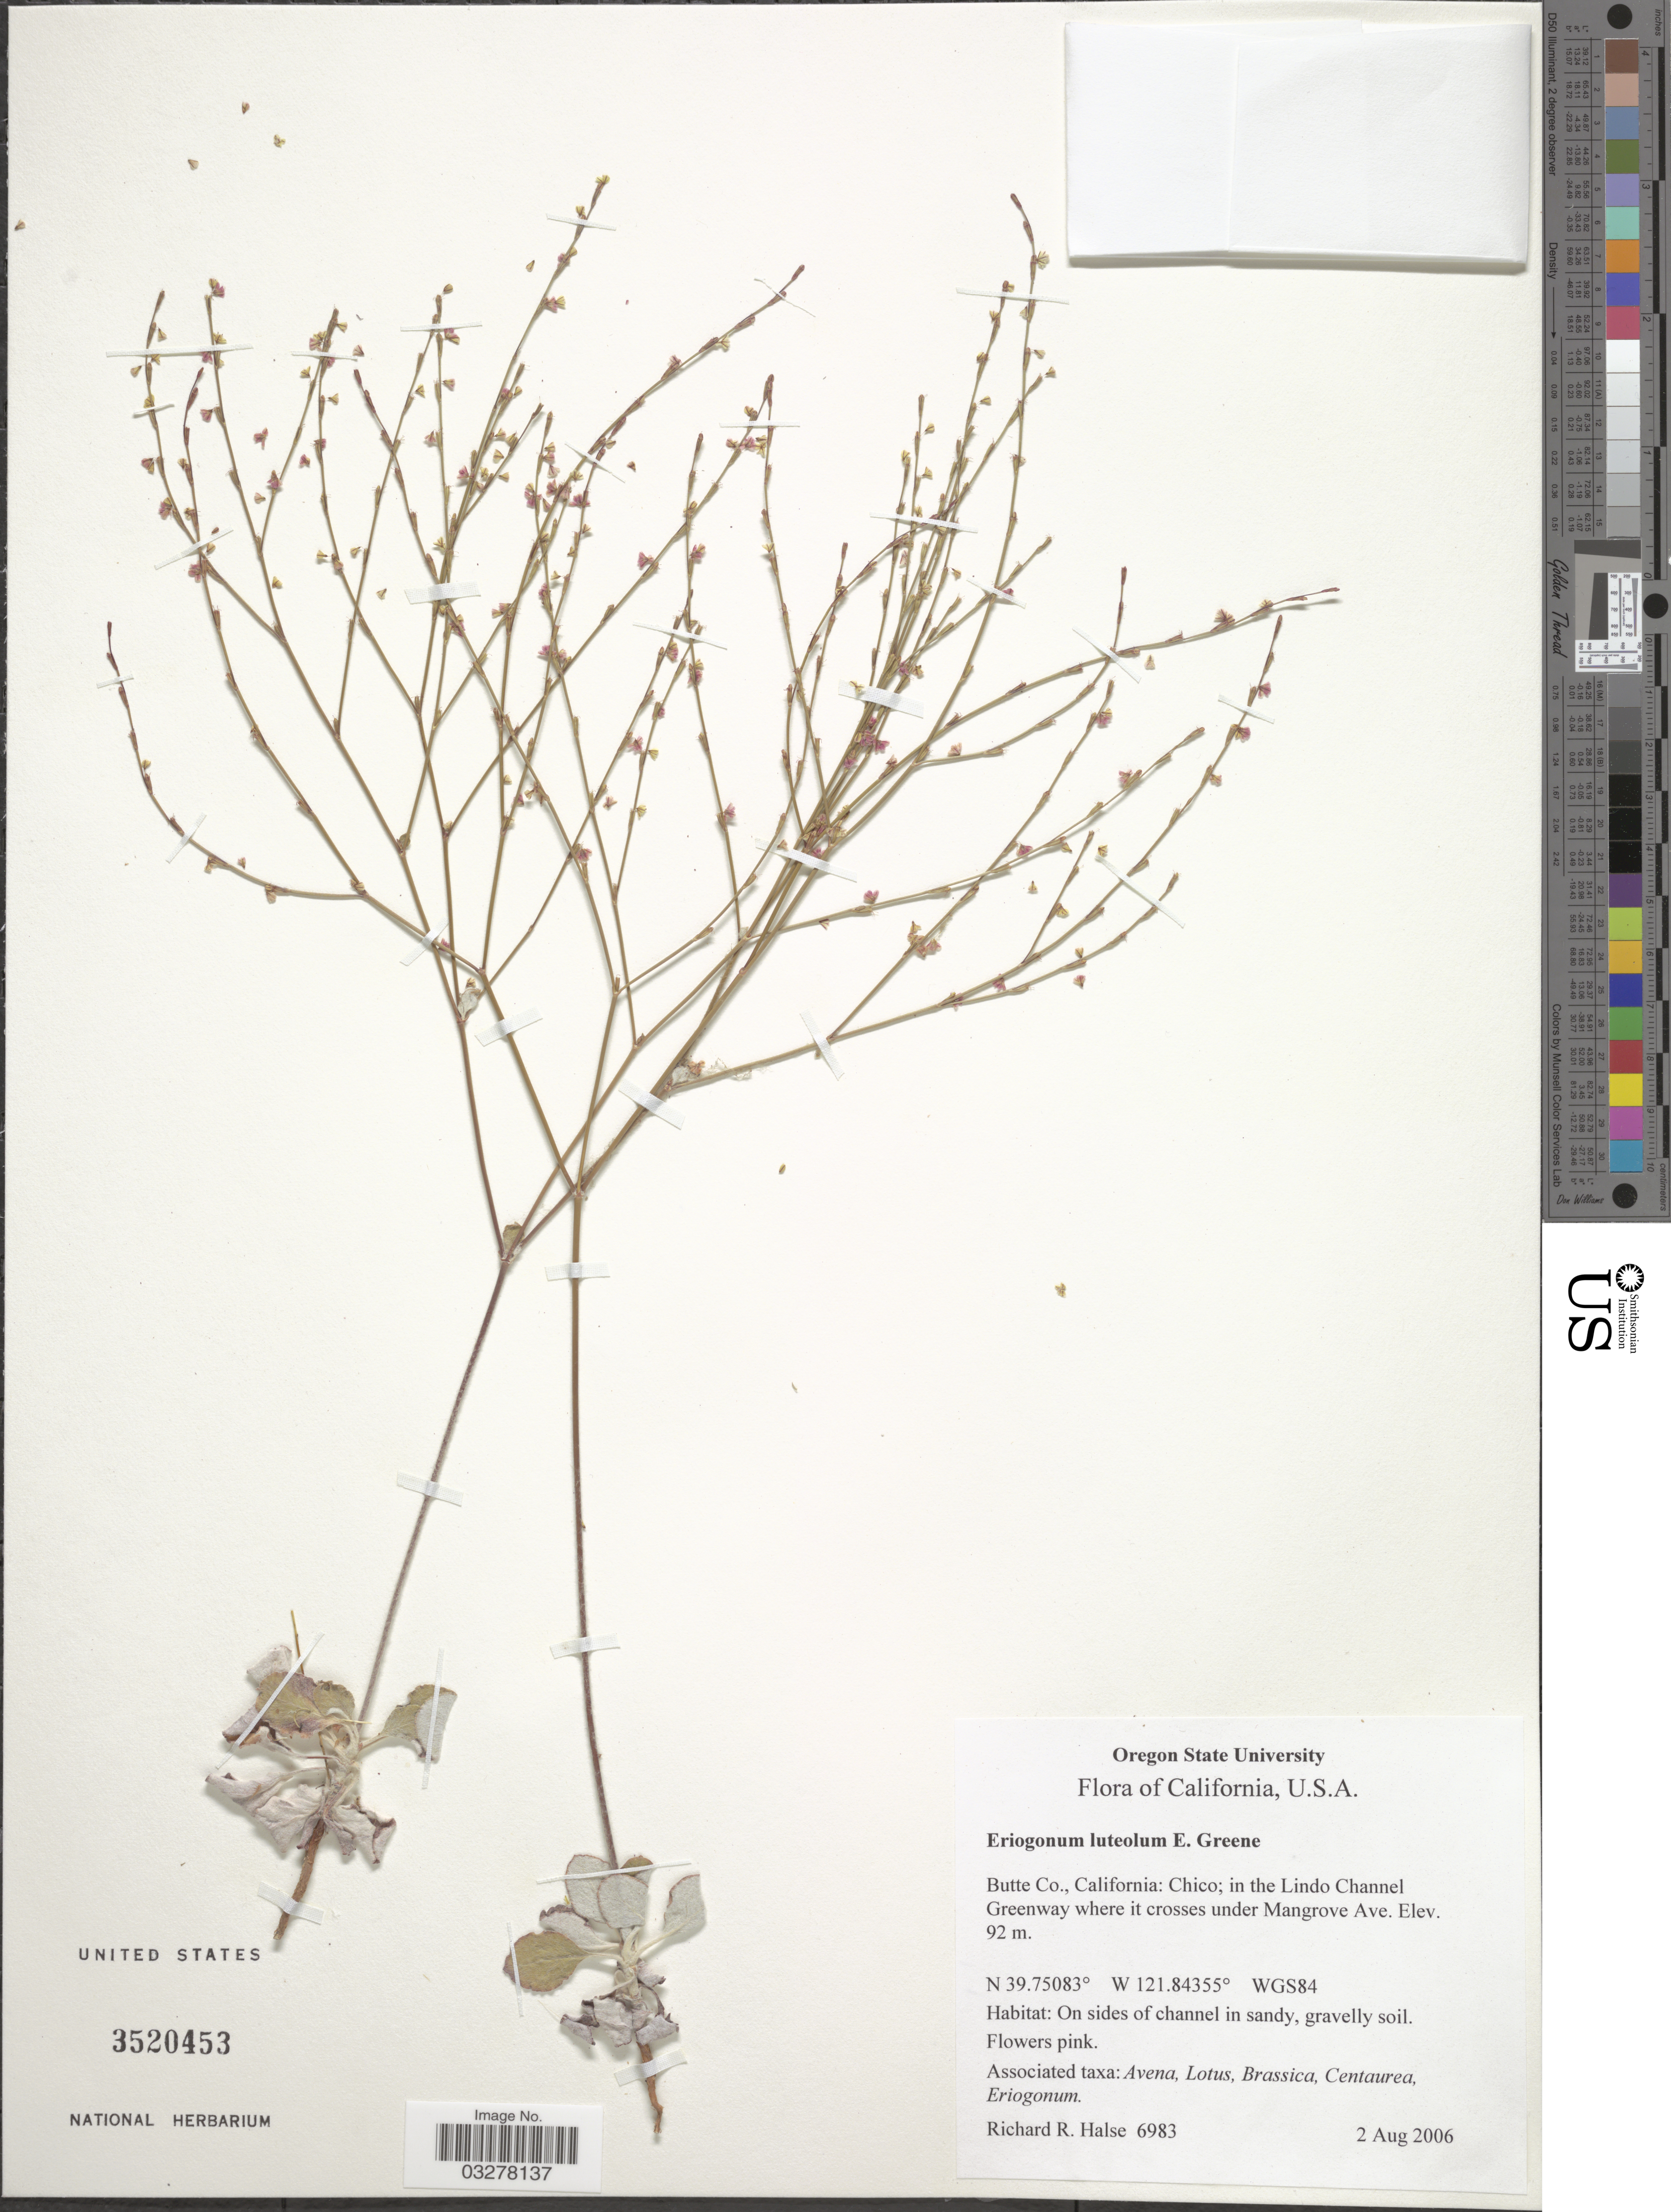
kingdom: Plantae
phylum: Tracheophyta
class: Magnoliopsida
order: Caryophyllales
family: Polygonaceae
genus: Eriogonum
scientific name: Eriogonum luteolum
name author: Greene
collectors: R. Halse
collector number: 6983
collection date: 2006-08-02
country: United States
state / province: California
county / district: Butte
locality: Butte Co.: Chico; in the Lindo Channel Greenway where it crosses under Mangrove Ave.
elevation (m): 92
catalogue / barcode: US 3520453